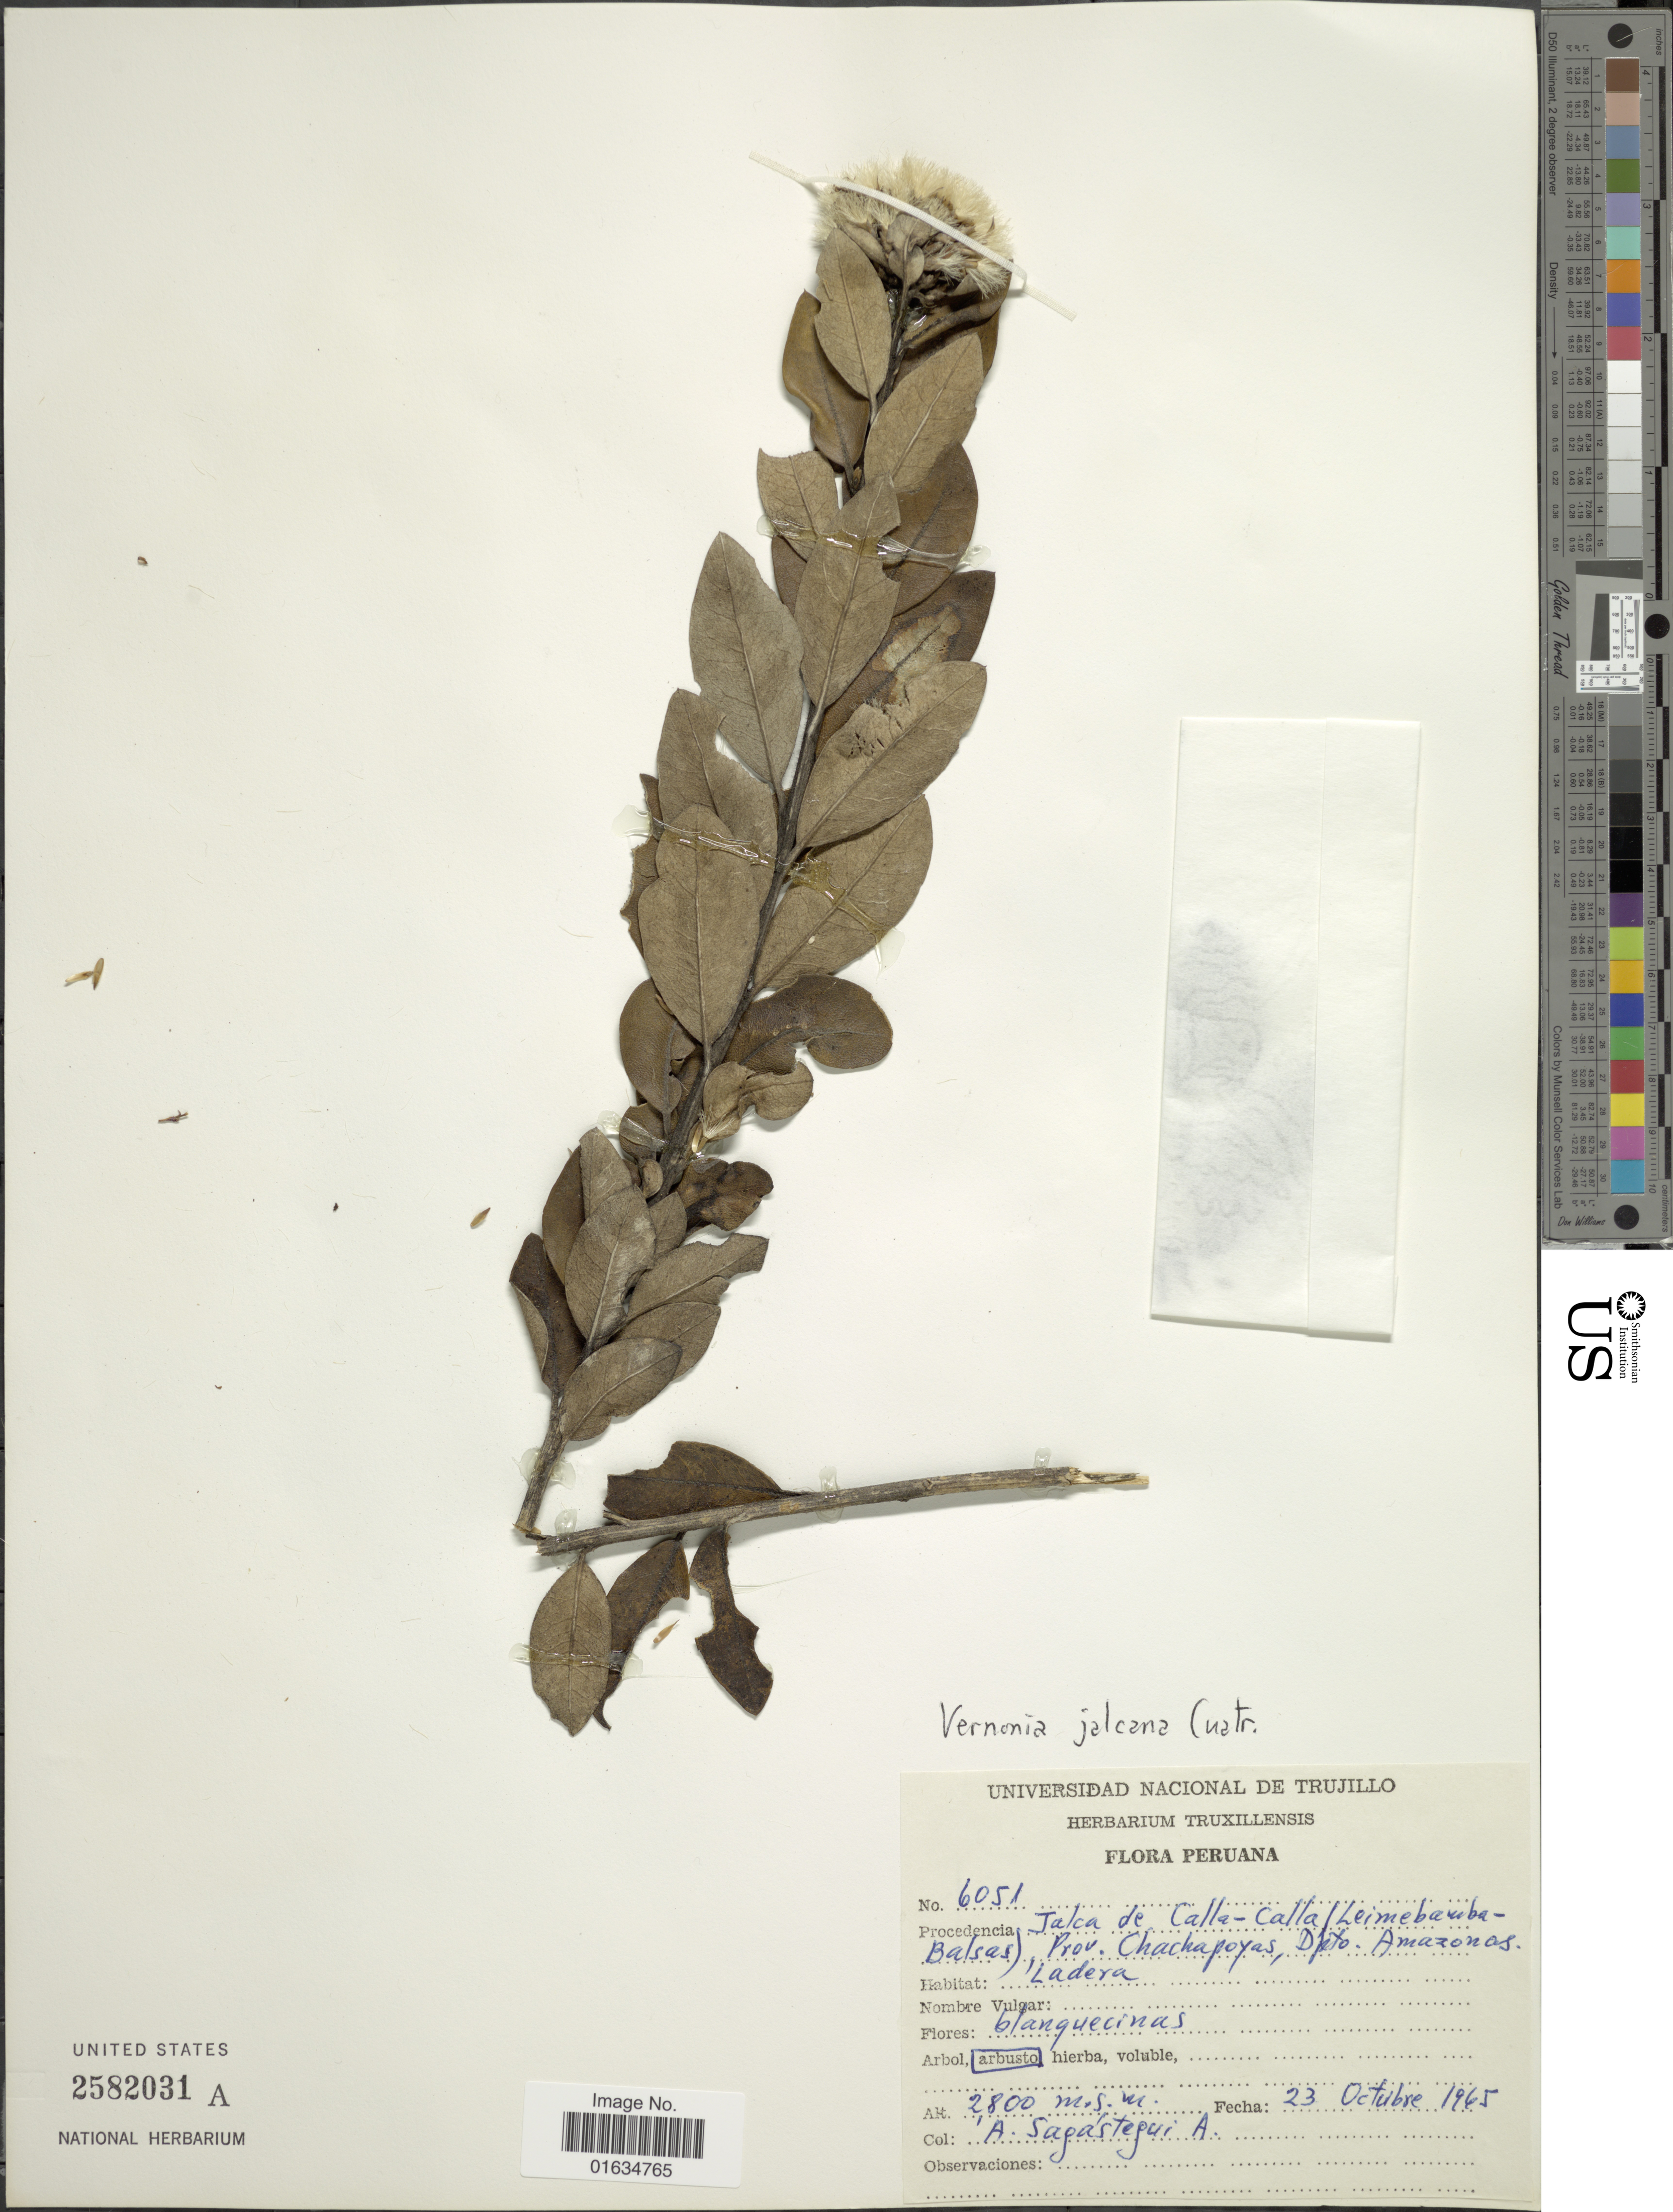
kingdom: Plantae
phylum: Tracheophyta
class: Magnoliopsida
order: Asterales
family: Asteraceae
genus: Critoniopsis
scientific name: Critoniopsis jalcana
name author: (Cuatrec.) H. Rob.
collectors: A. Sagástegui A.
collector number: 6051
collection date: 1965-10-23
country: Peru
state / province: Amazonas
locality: Talca de Calla-Calla (Leimebamba-Balsas), prov. Chachapoyas, Ladera.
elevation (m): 2800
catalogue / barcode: US 2582031A